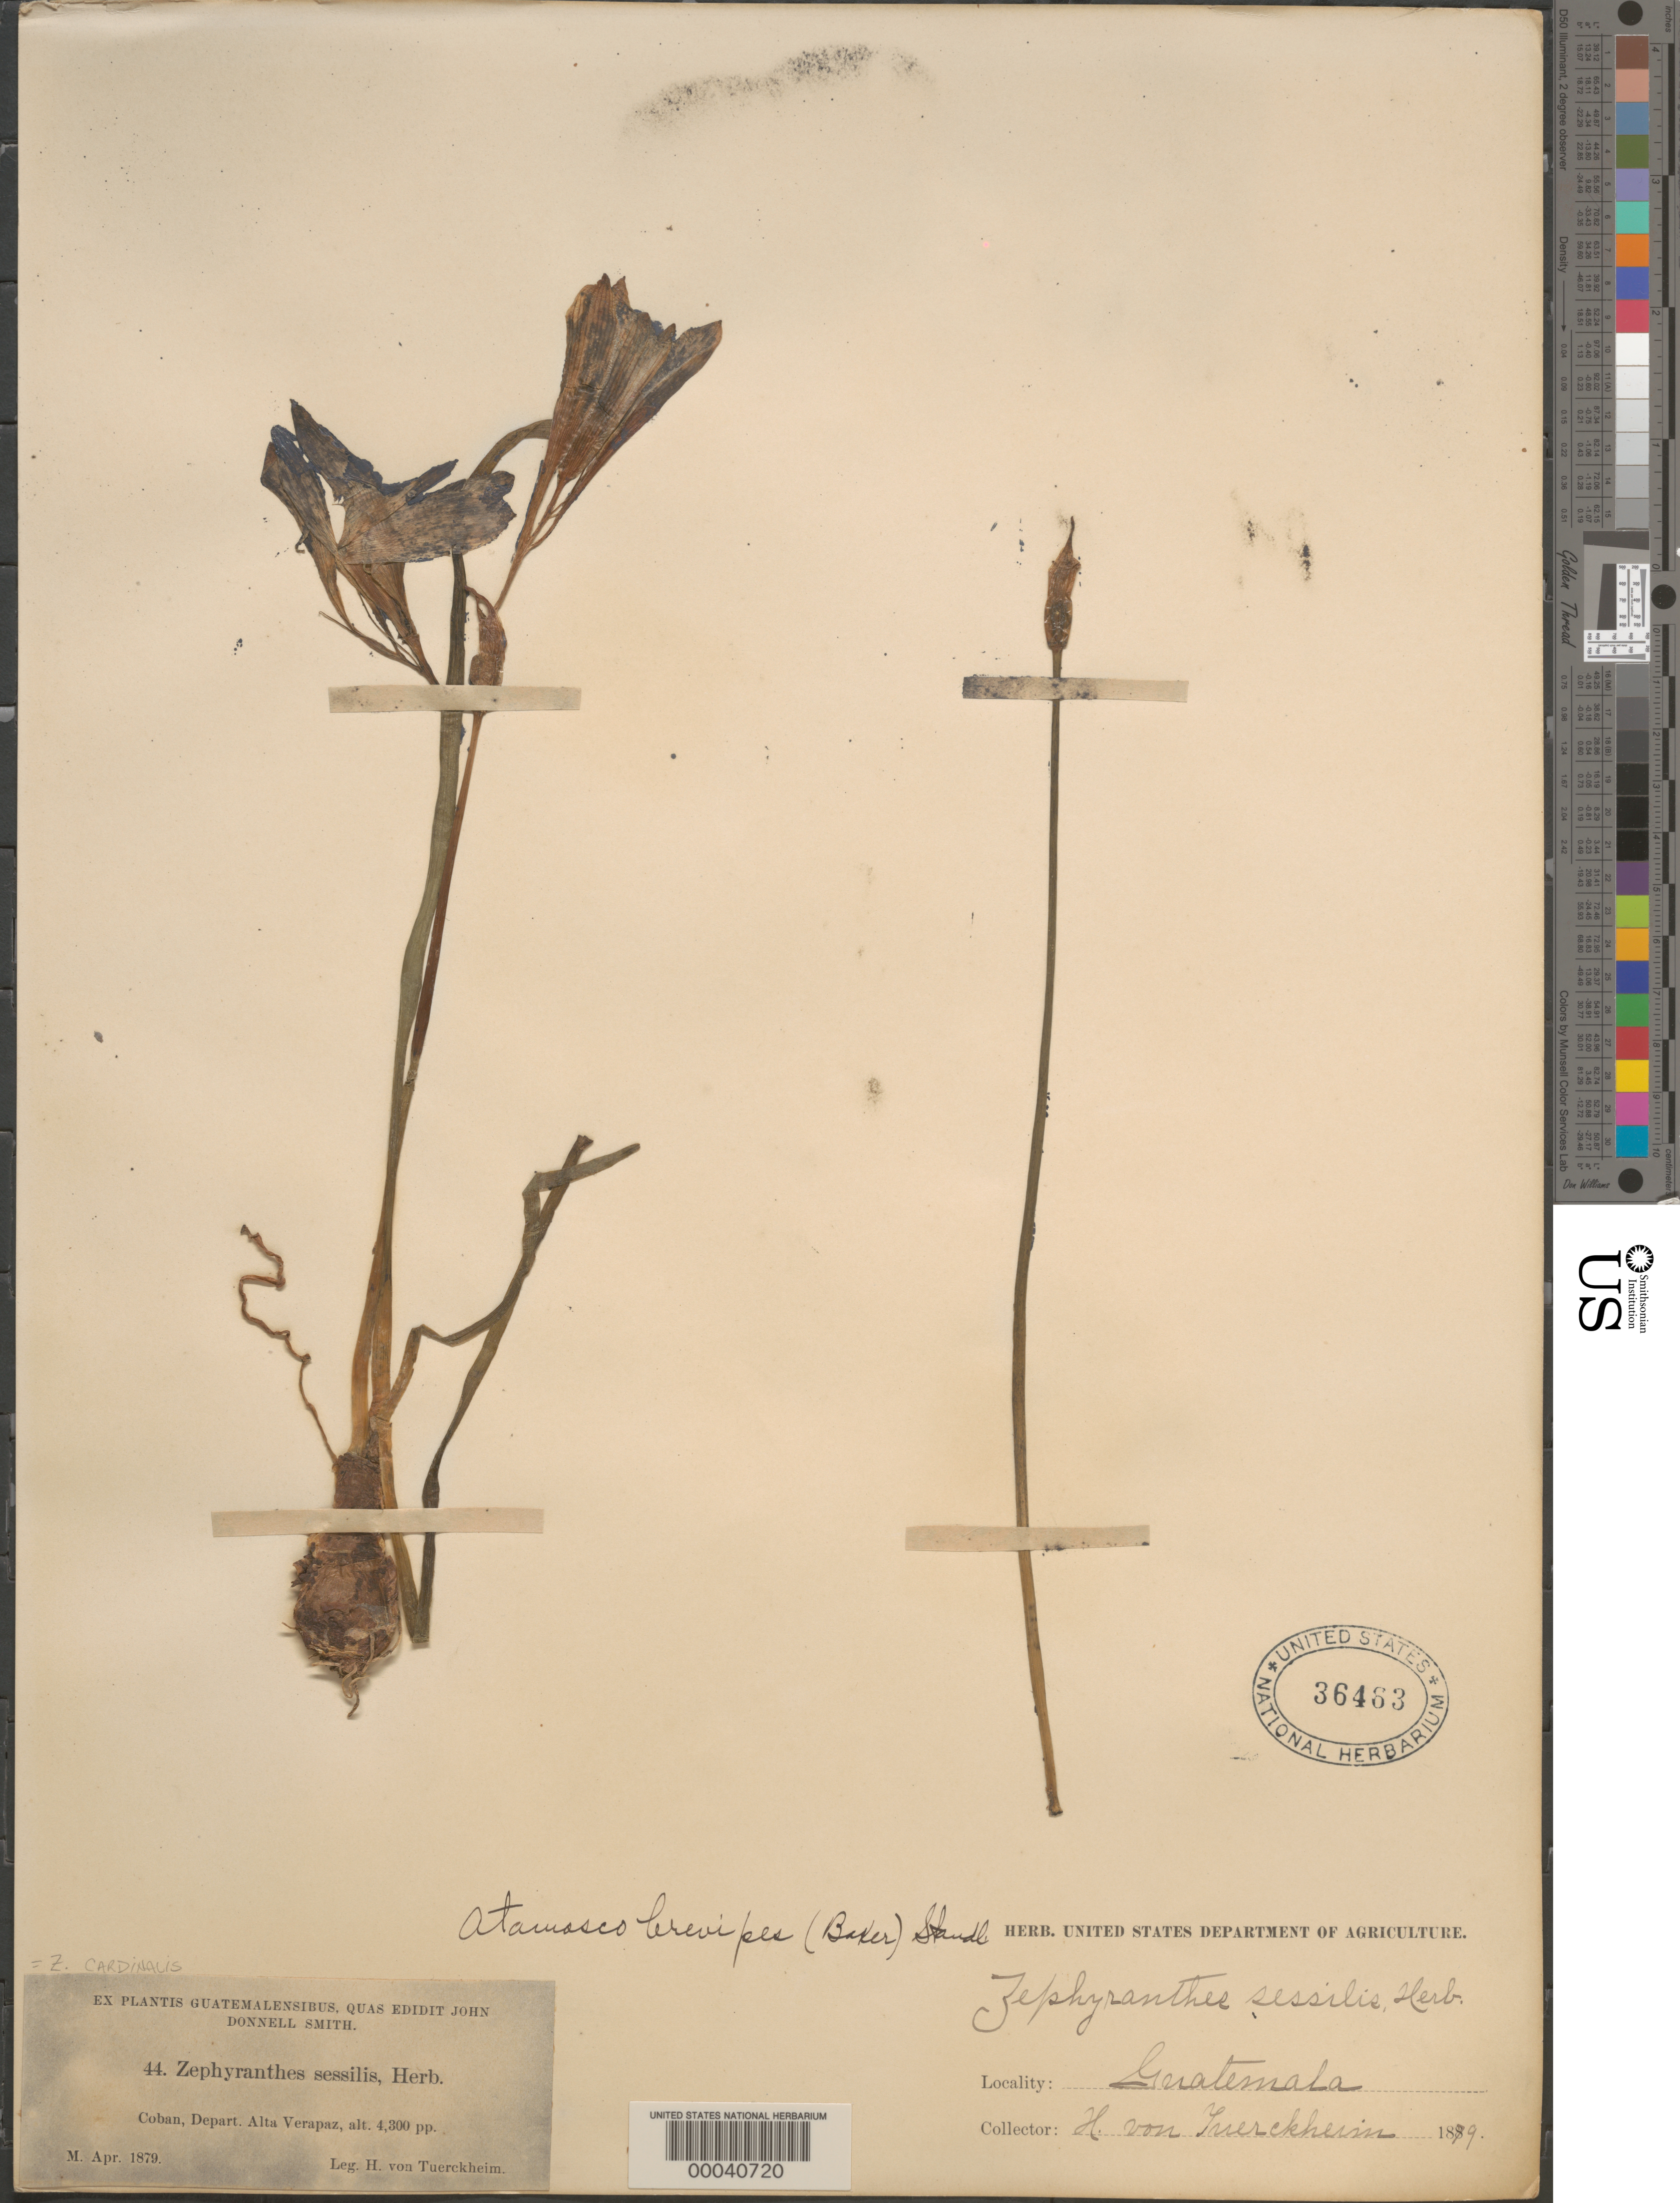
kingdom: Plantae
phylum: Tracheophyta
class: Liliopsida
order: Asparagales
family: Amaryllidaceae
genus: Zephyranthes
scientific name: Zephyranthes cardinalis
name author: C.H. Wright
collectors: H. von Türckheim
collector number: J.d.s. 44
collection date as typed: Apr 1879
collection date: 1879-04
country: Guatemala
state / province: Alta Verapaz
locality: Cobán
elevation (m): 1311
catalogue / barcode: US 36463